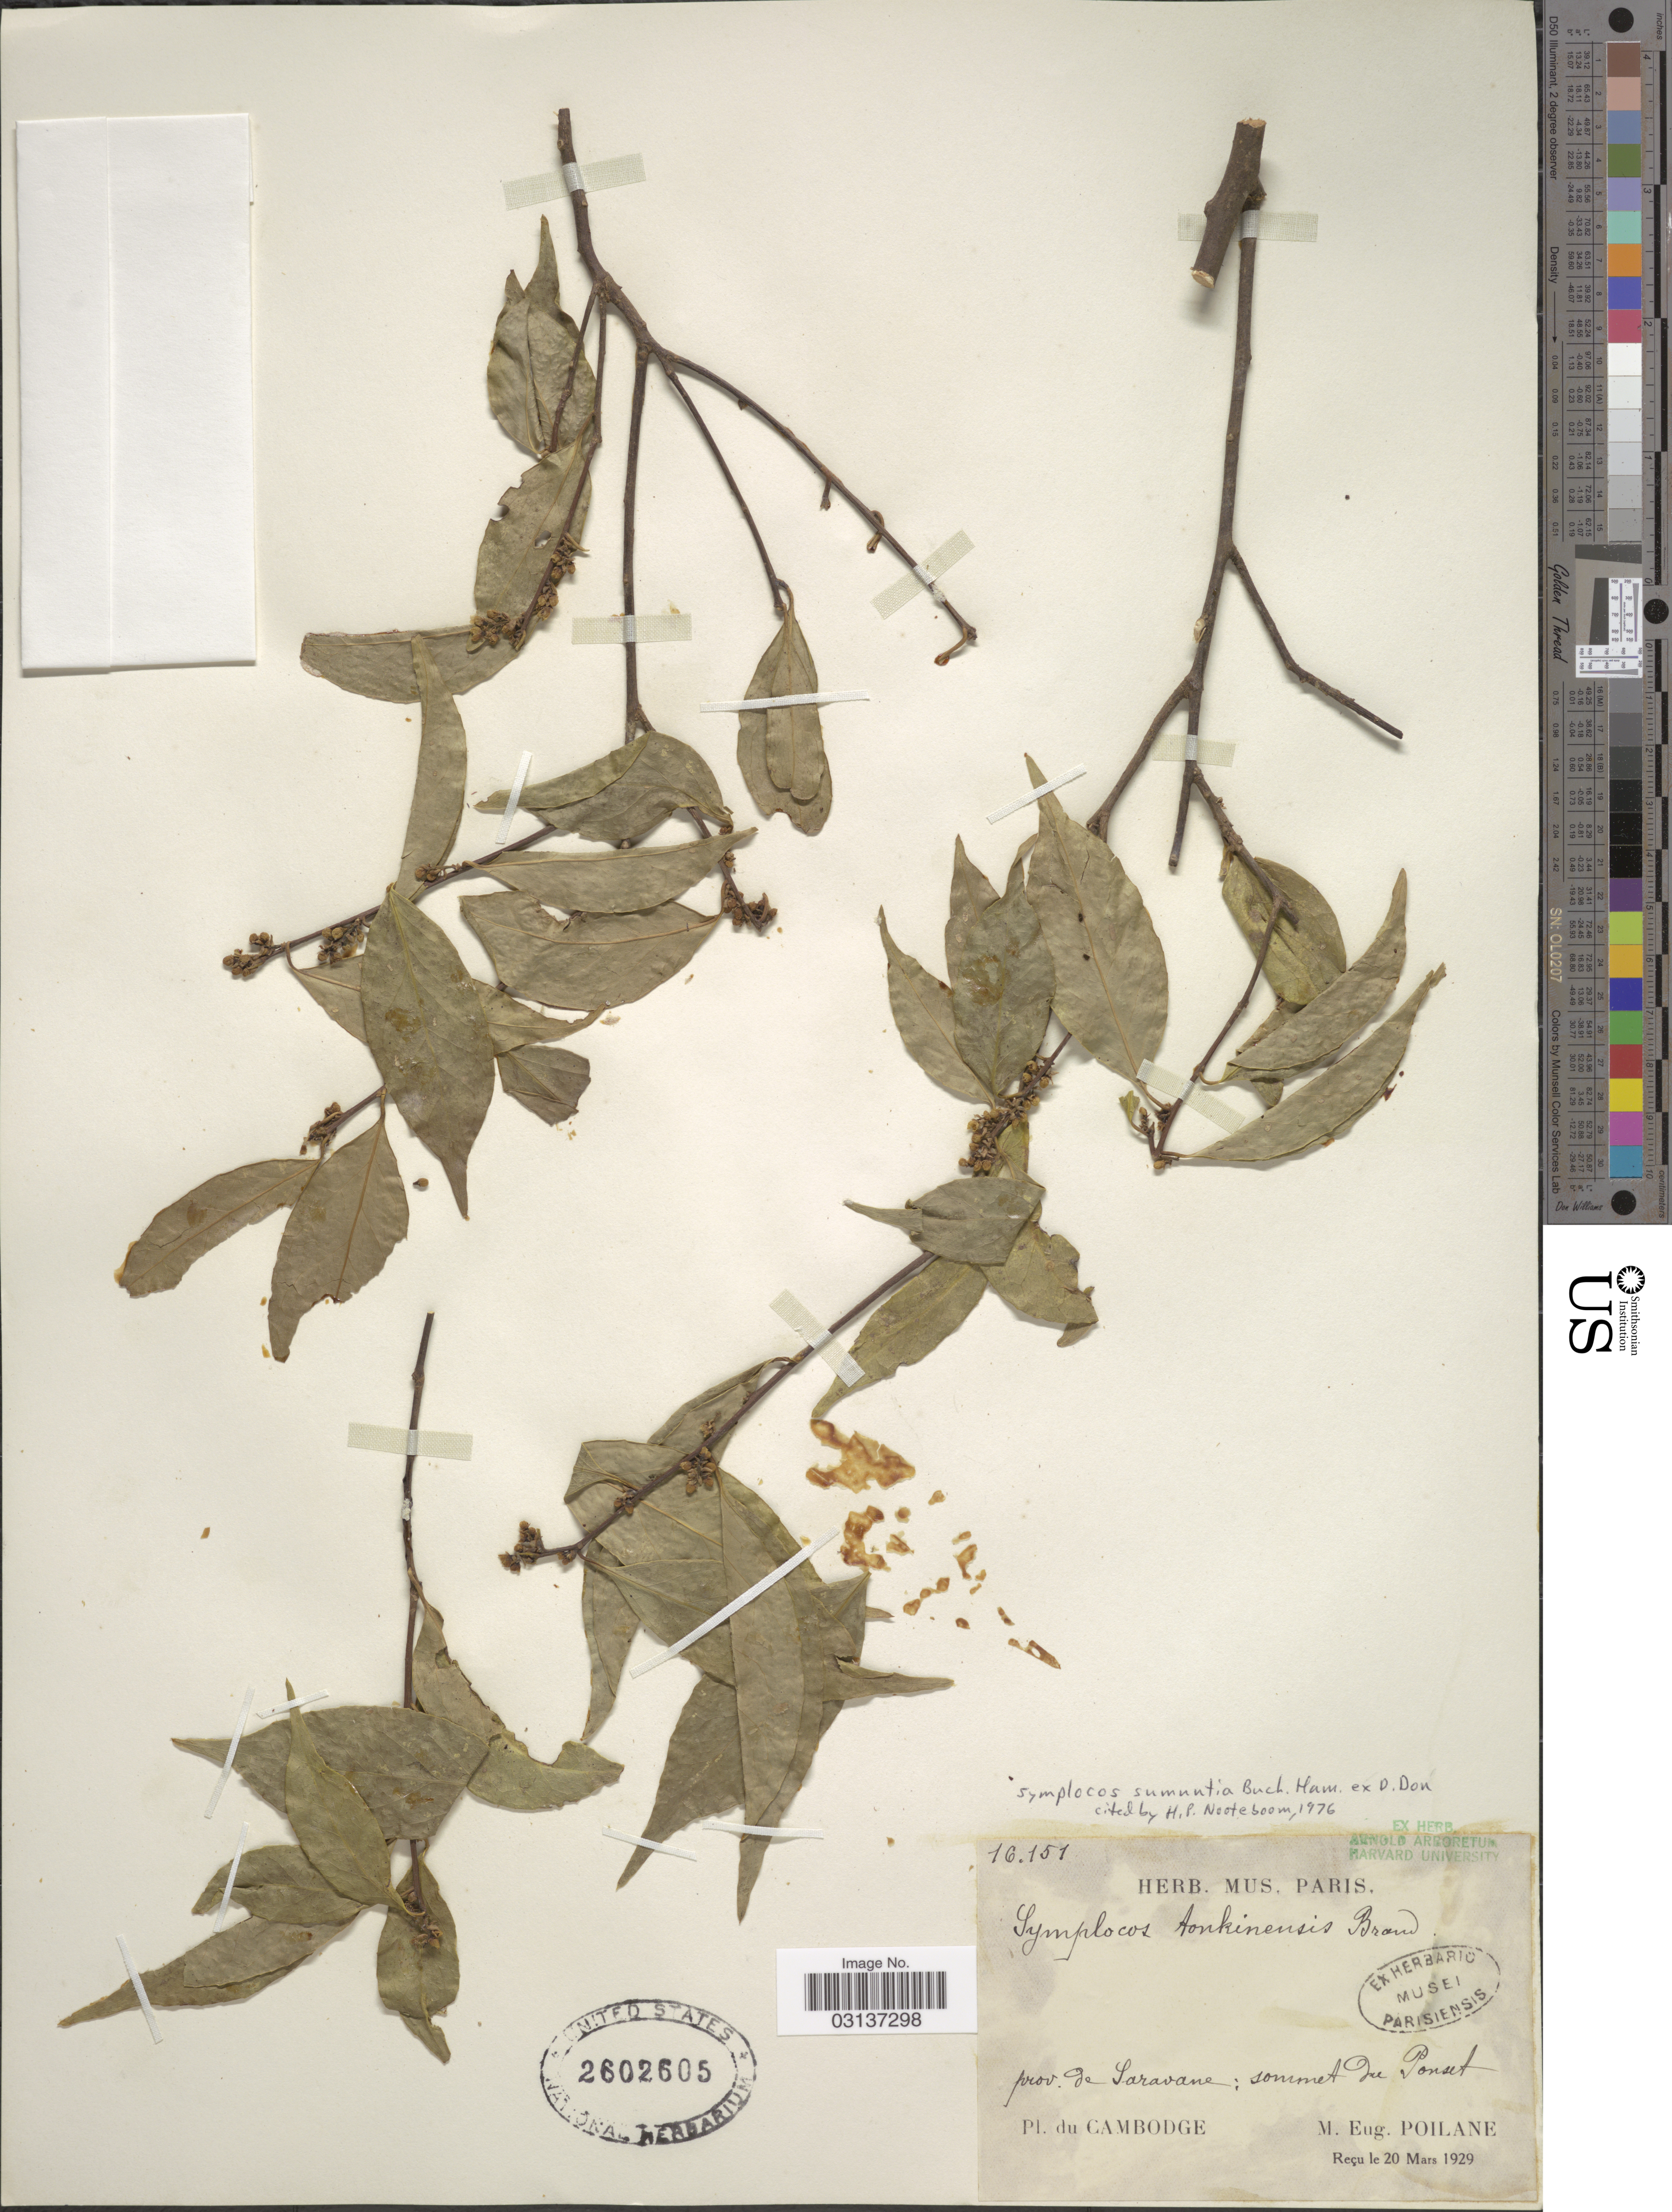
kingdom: Plantae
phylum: Tracheophyta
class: Magnoliopsida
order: Ericales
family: Symplocaceae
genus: Symplocos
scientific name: Symplocos sumuntia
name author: Buch.-Ham. ex D. Don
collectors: M. Poilane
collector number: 16151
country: Cambodia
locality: Prov. de Saravane: sommet du Ponset [interpreted].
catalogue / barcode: US 2602605